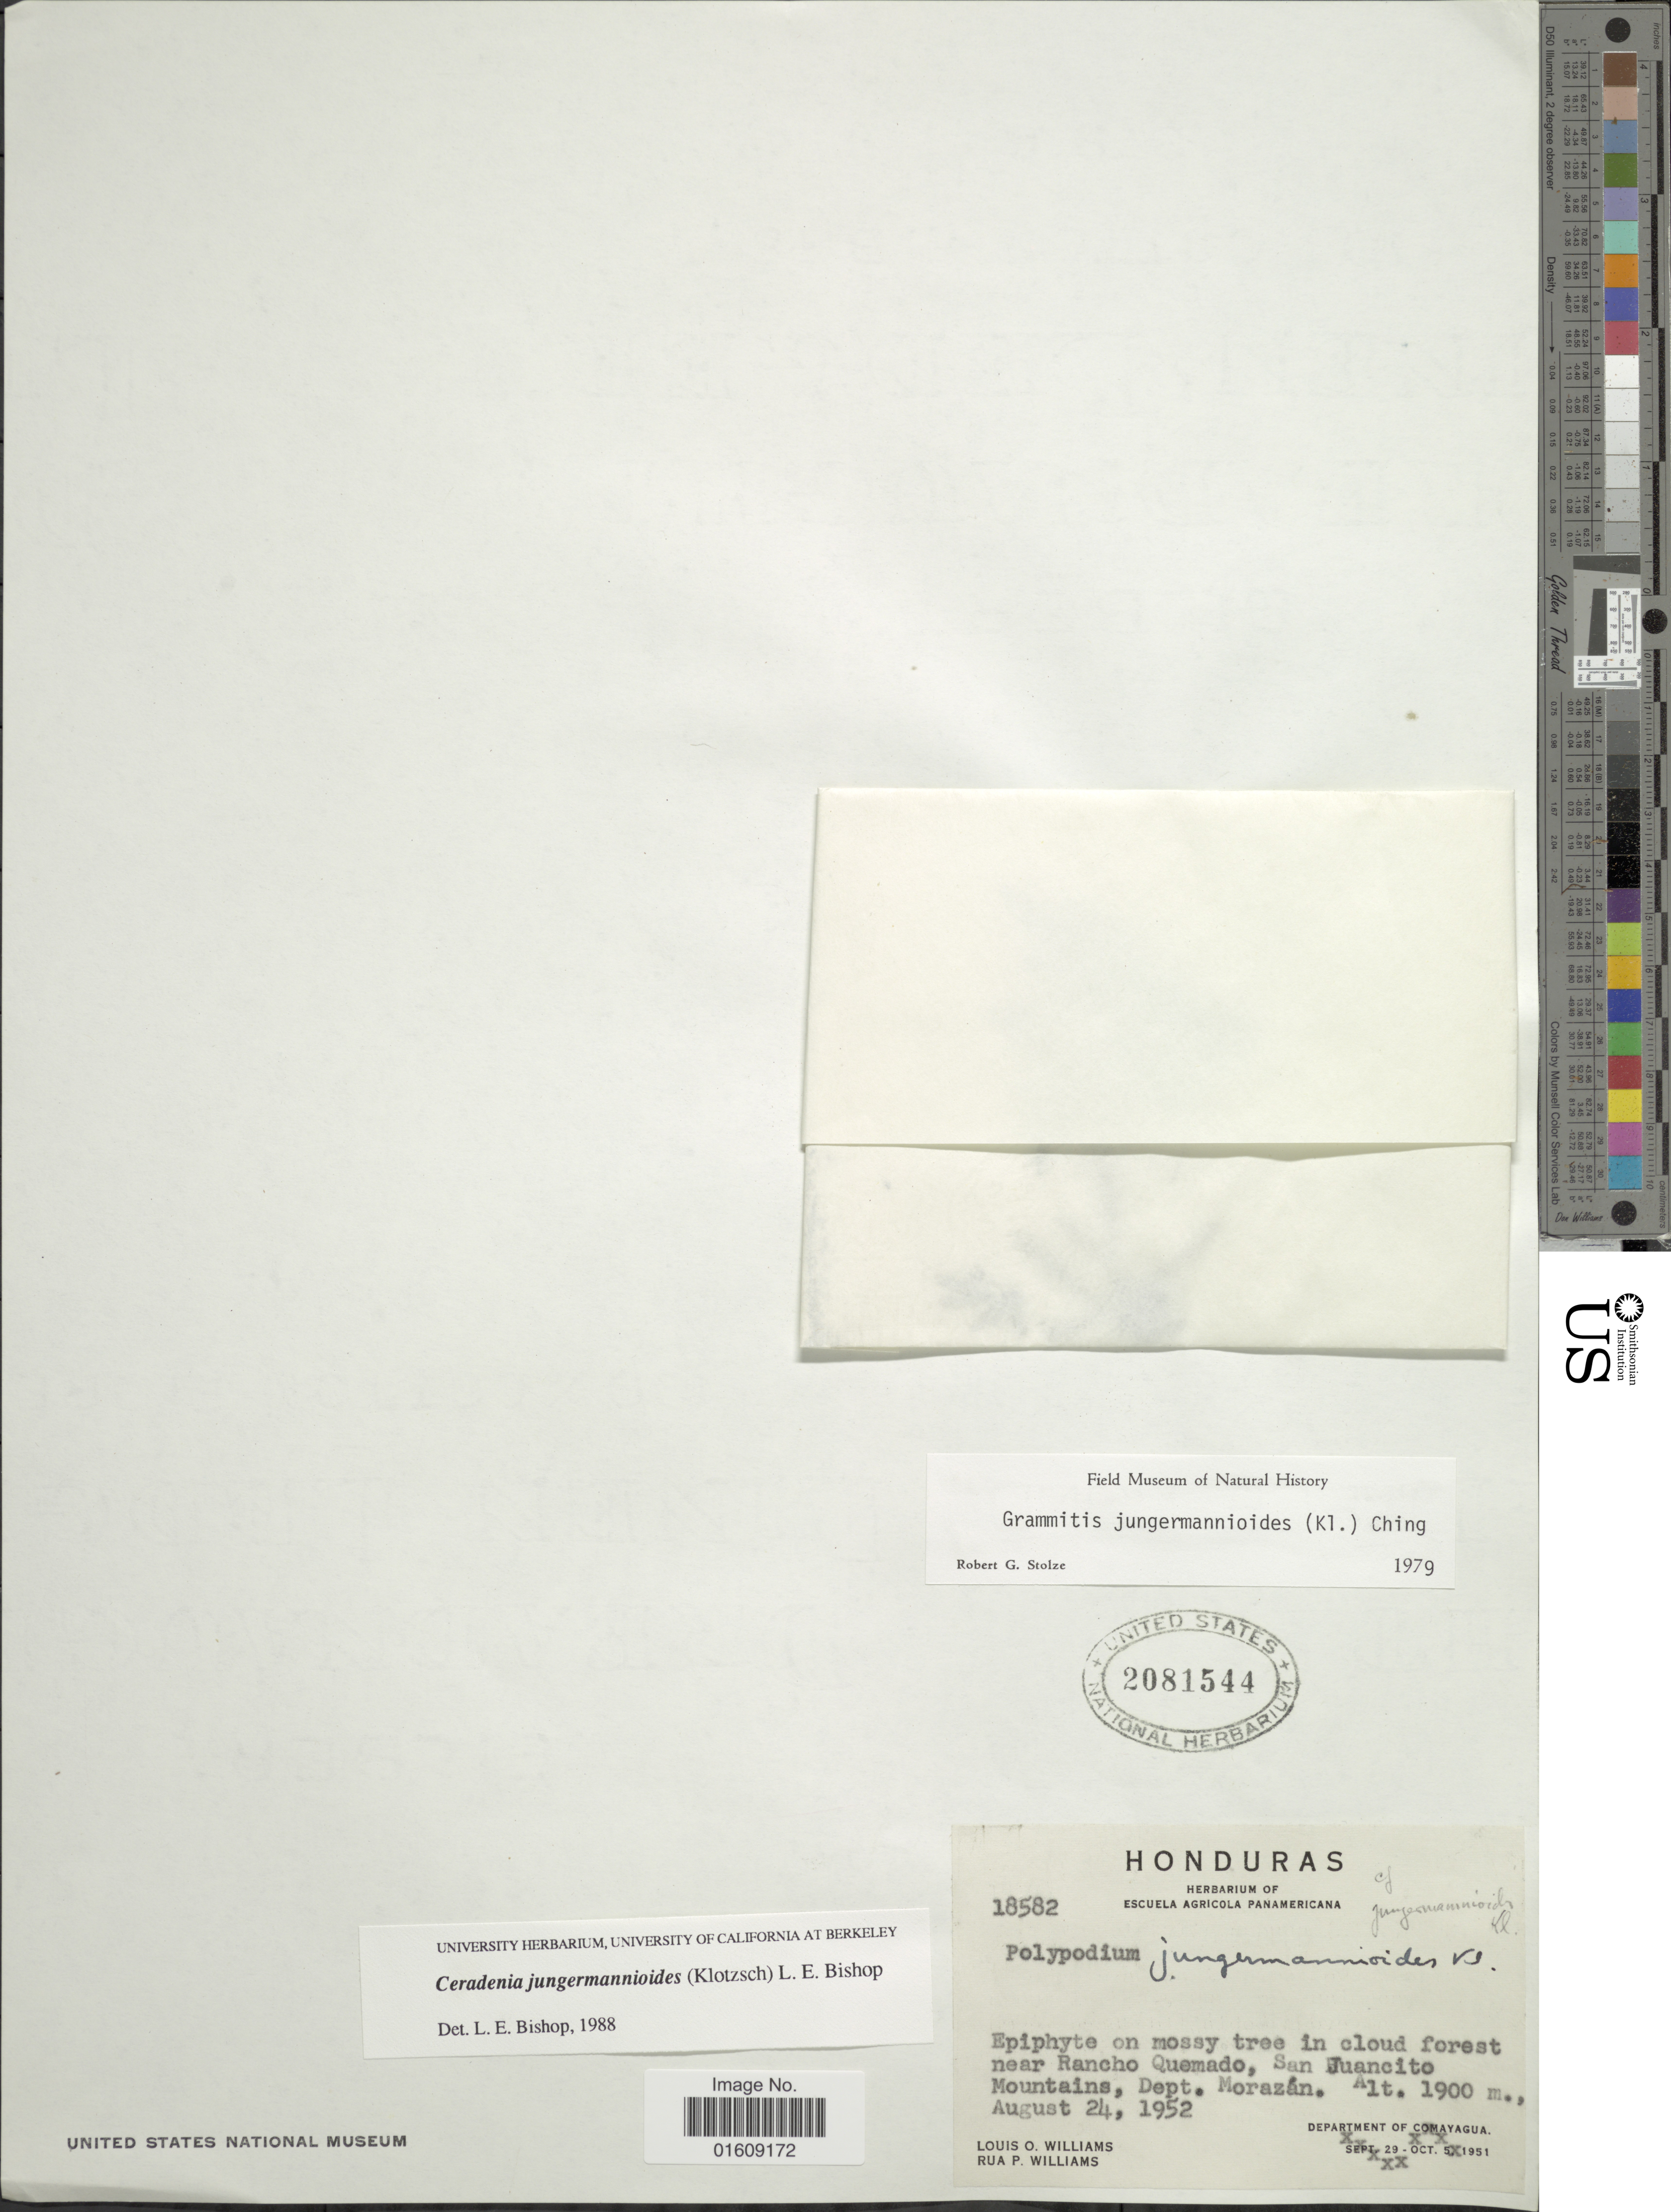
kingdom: Plantae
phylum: Tracheophyta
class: Polypodiopsida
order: Polypodiales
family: Polypodiaceae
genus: Ceradenia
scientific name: Ceradenia jungermannioides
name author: (Klotzsch) L.E. Bishop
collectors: L. O. Williams & R. P. Williams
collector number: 18582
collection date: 1952-08-24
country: Honduras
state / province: Fco. Morazán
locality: Honduras, near Rancho Quemado, San Juancito Mountains, dept. Morazán.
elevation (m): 1900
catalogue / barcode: US 2081544